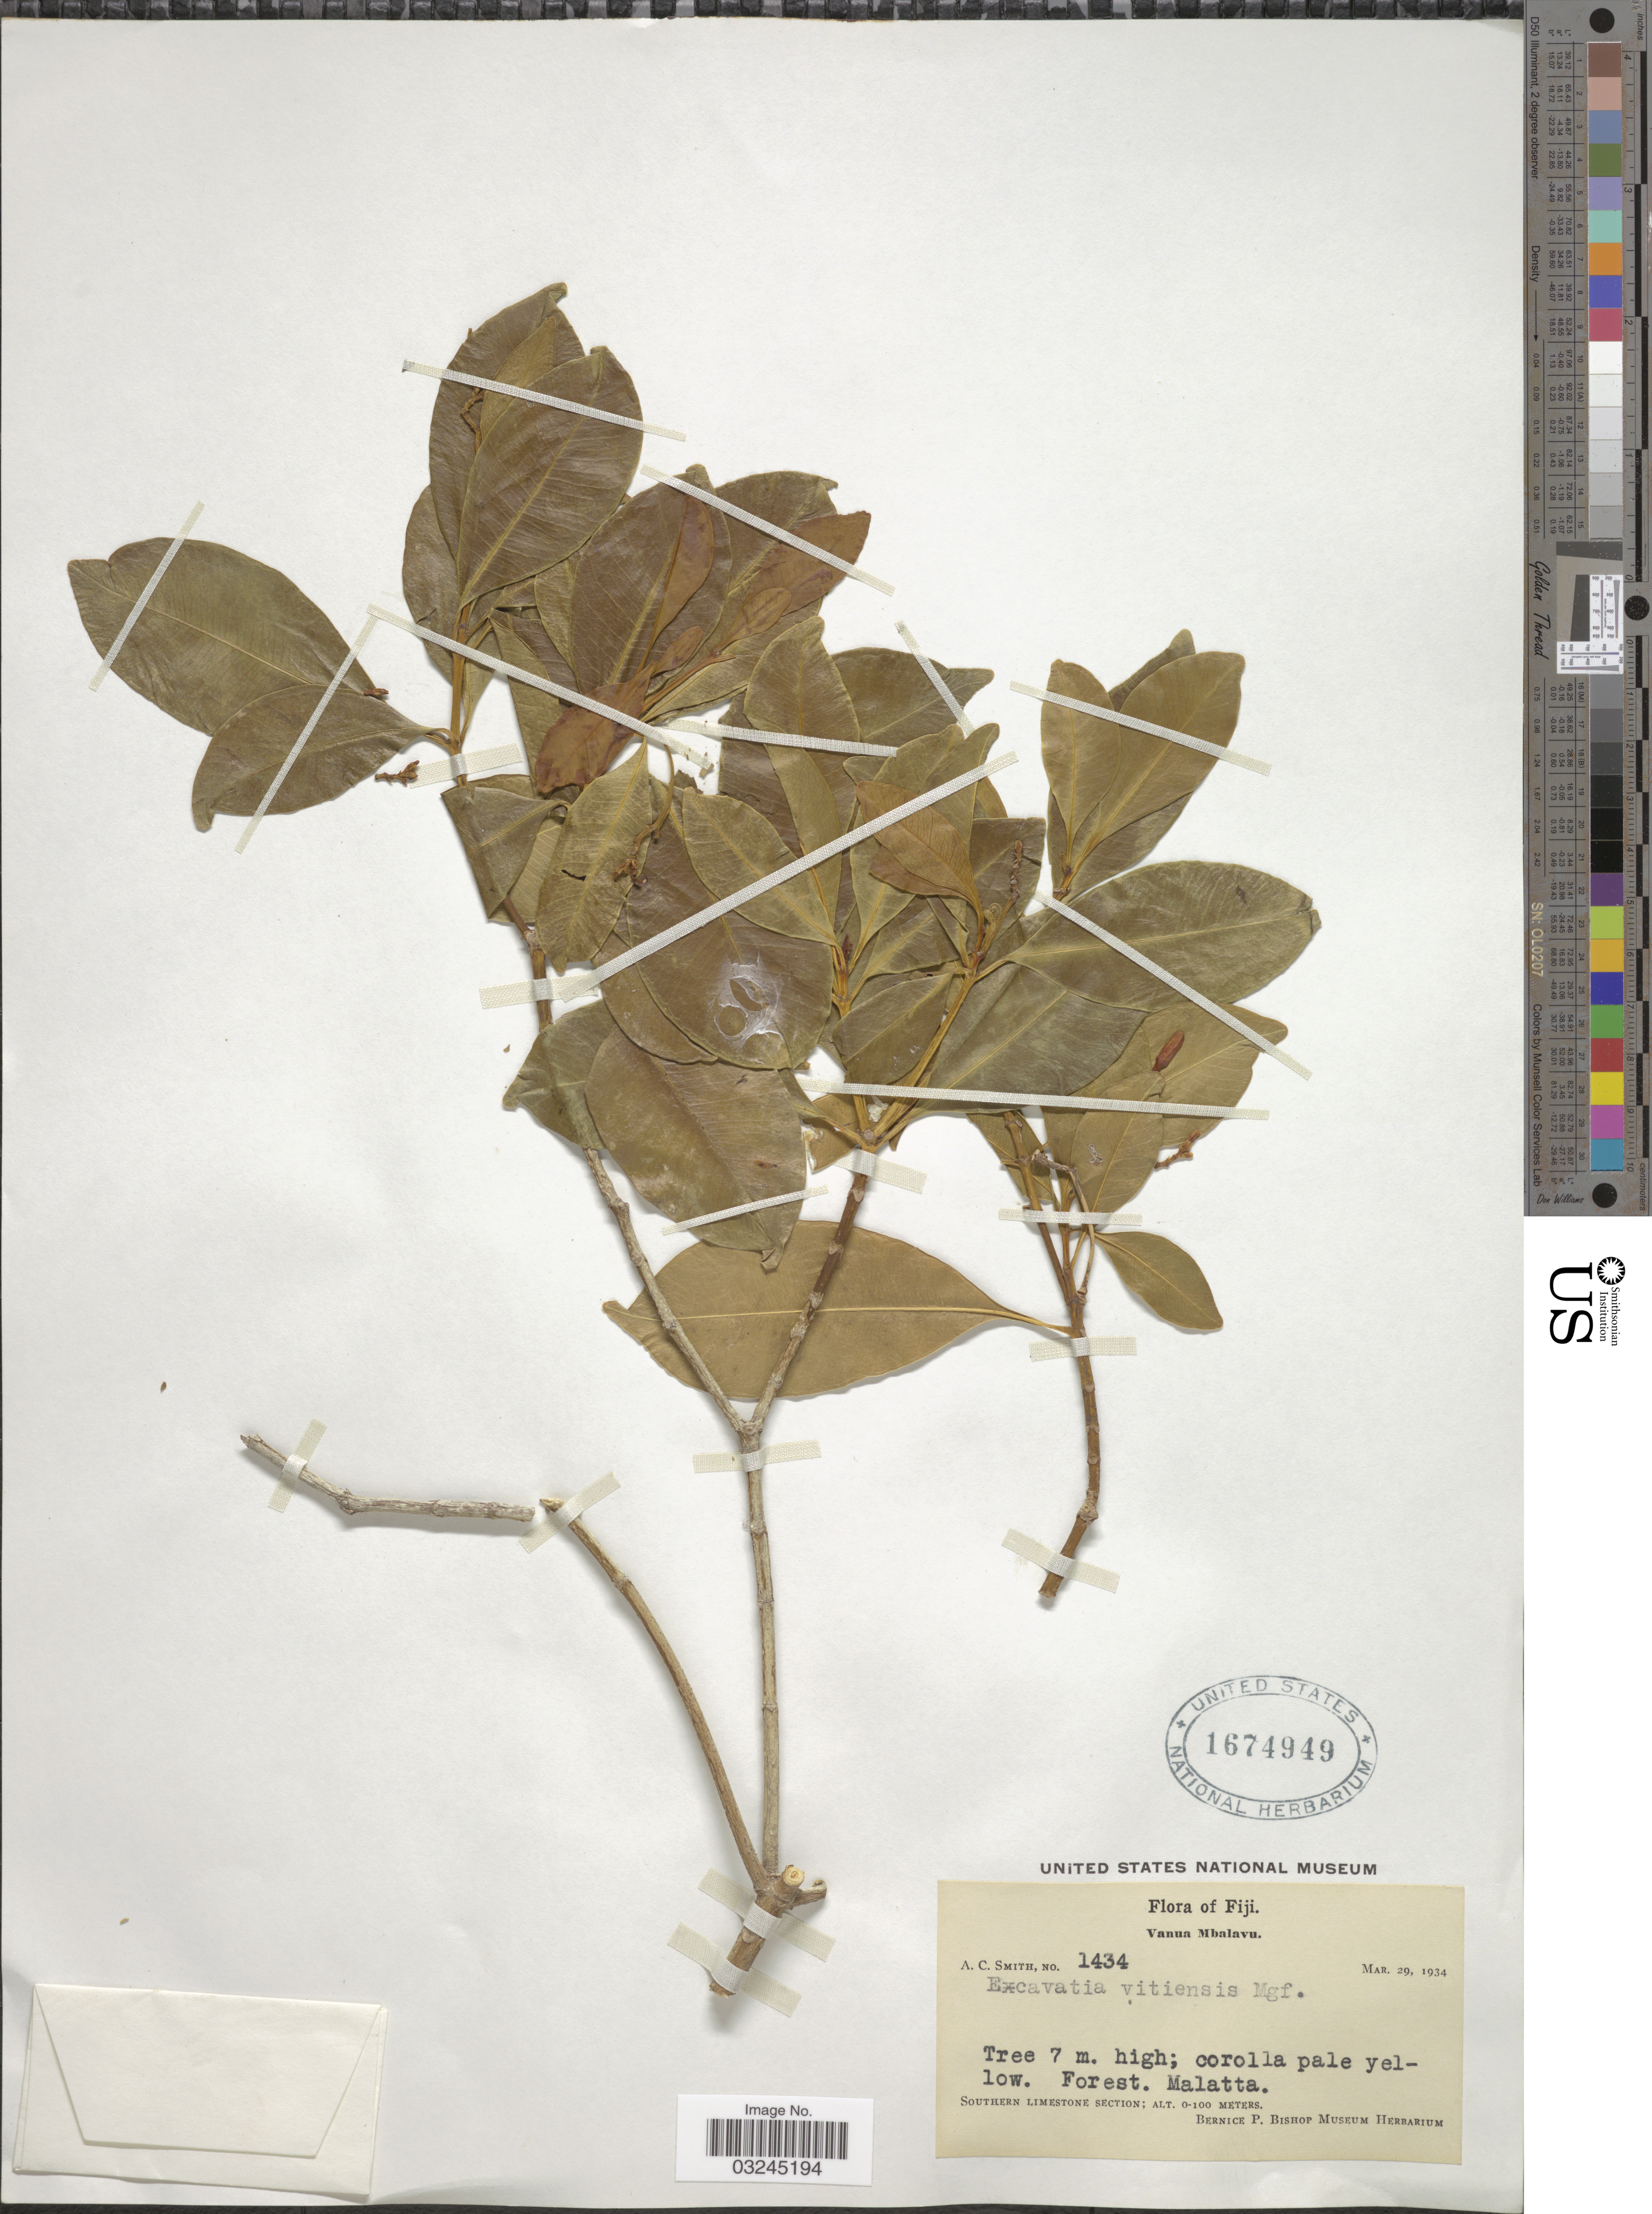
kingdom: Plantae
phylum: Tracheophyta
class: Magnoliopsida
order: Gentianales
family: Apocynaceae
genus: Ochrosia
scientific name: Ochrosia vitiensis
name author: (Markgr.) Pichon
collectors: A. C. Smith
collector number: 1434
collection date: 1934-03-29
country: Fiji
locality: Vanua Mbalavu. Malatta. Southern limestone section.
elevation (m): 0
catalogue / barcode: US 1674949